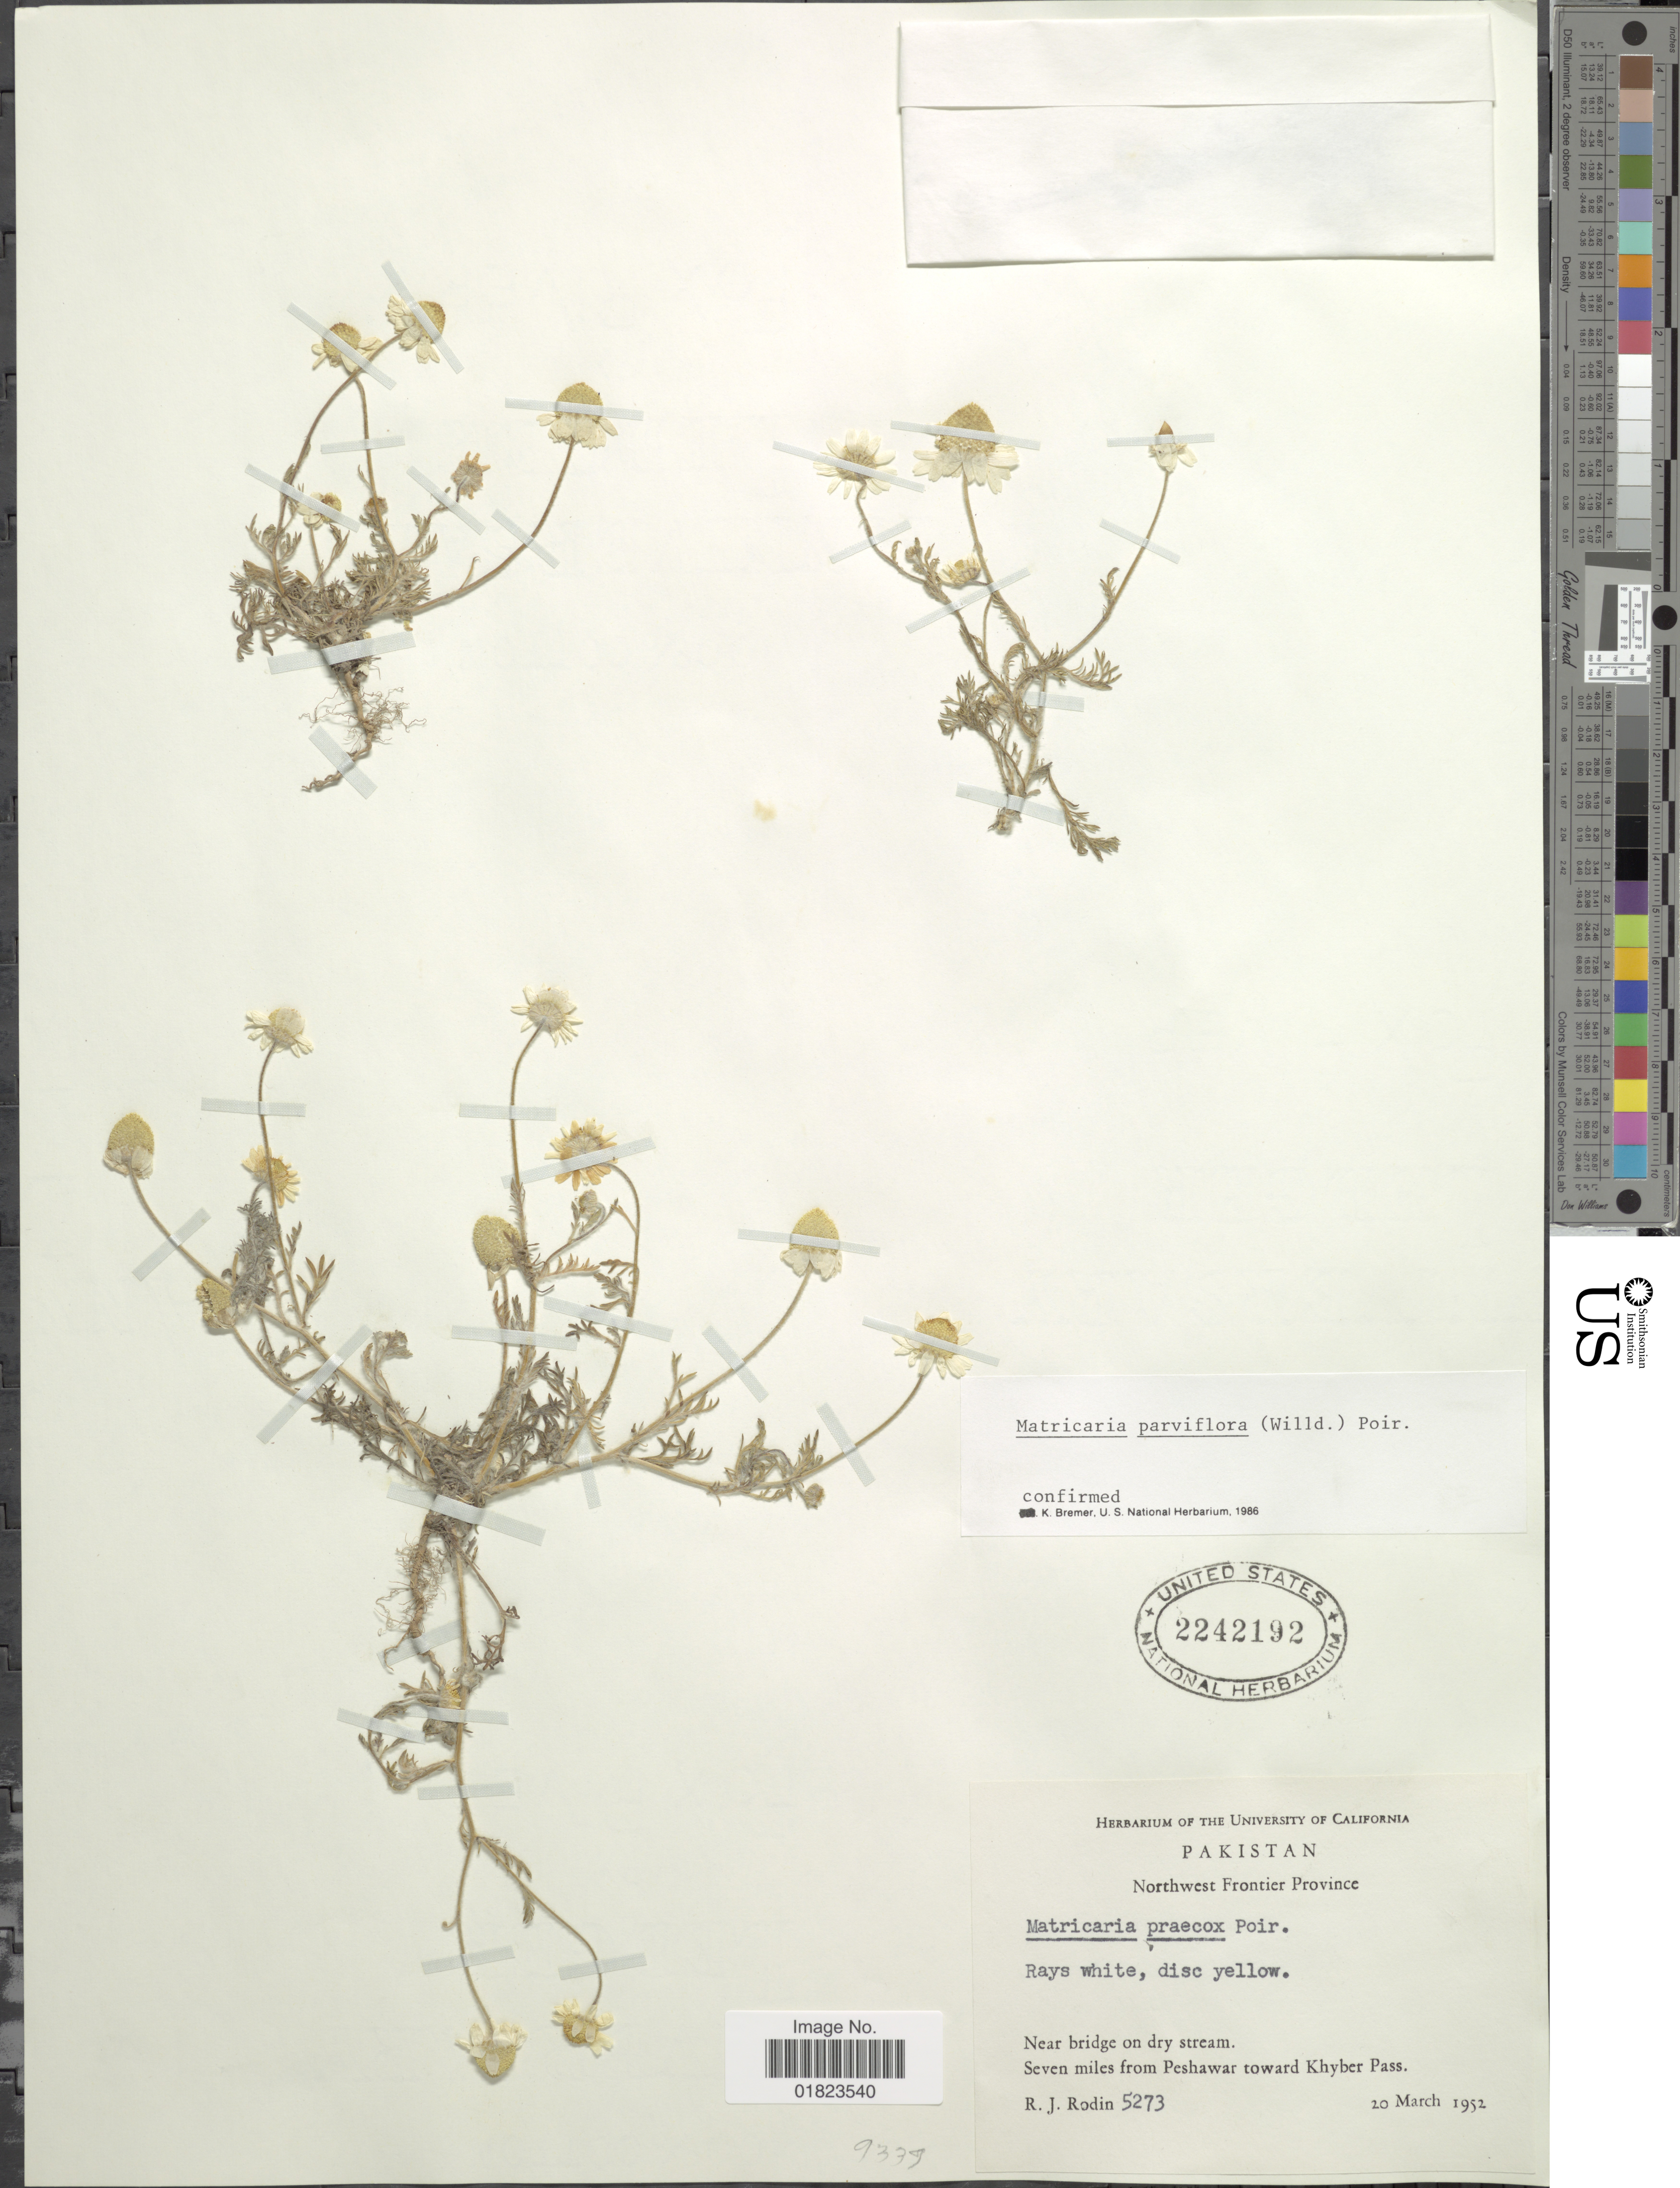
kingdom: Plantae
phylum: Tracheophyta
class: Magnoliopsida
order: Asterales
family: Asteraceae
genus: Tripleurospermum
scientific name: Tripleurospermum parviflorum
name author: (Willd.) Pobed.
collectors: R. Rodin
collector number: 5273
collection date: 1952-03-20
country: Pakistan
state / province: Khyber Pakhtunkhwa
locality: Pakistan. Near bridge on dry stream. Seven miles from Peshawar toward Khyber Pass. Northwest Frontier Province.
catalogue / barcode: US 2242192